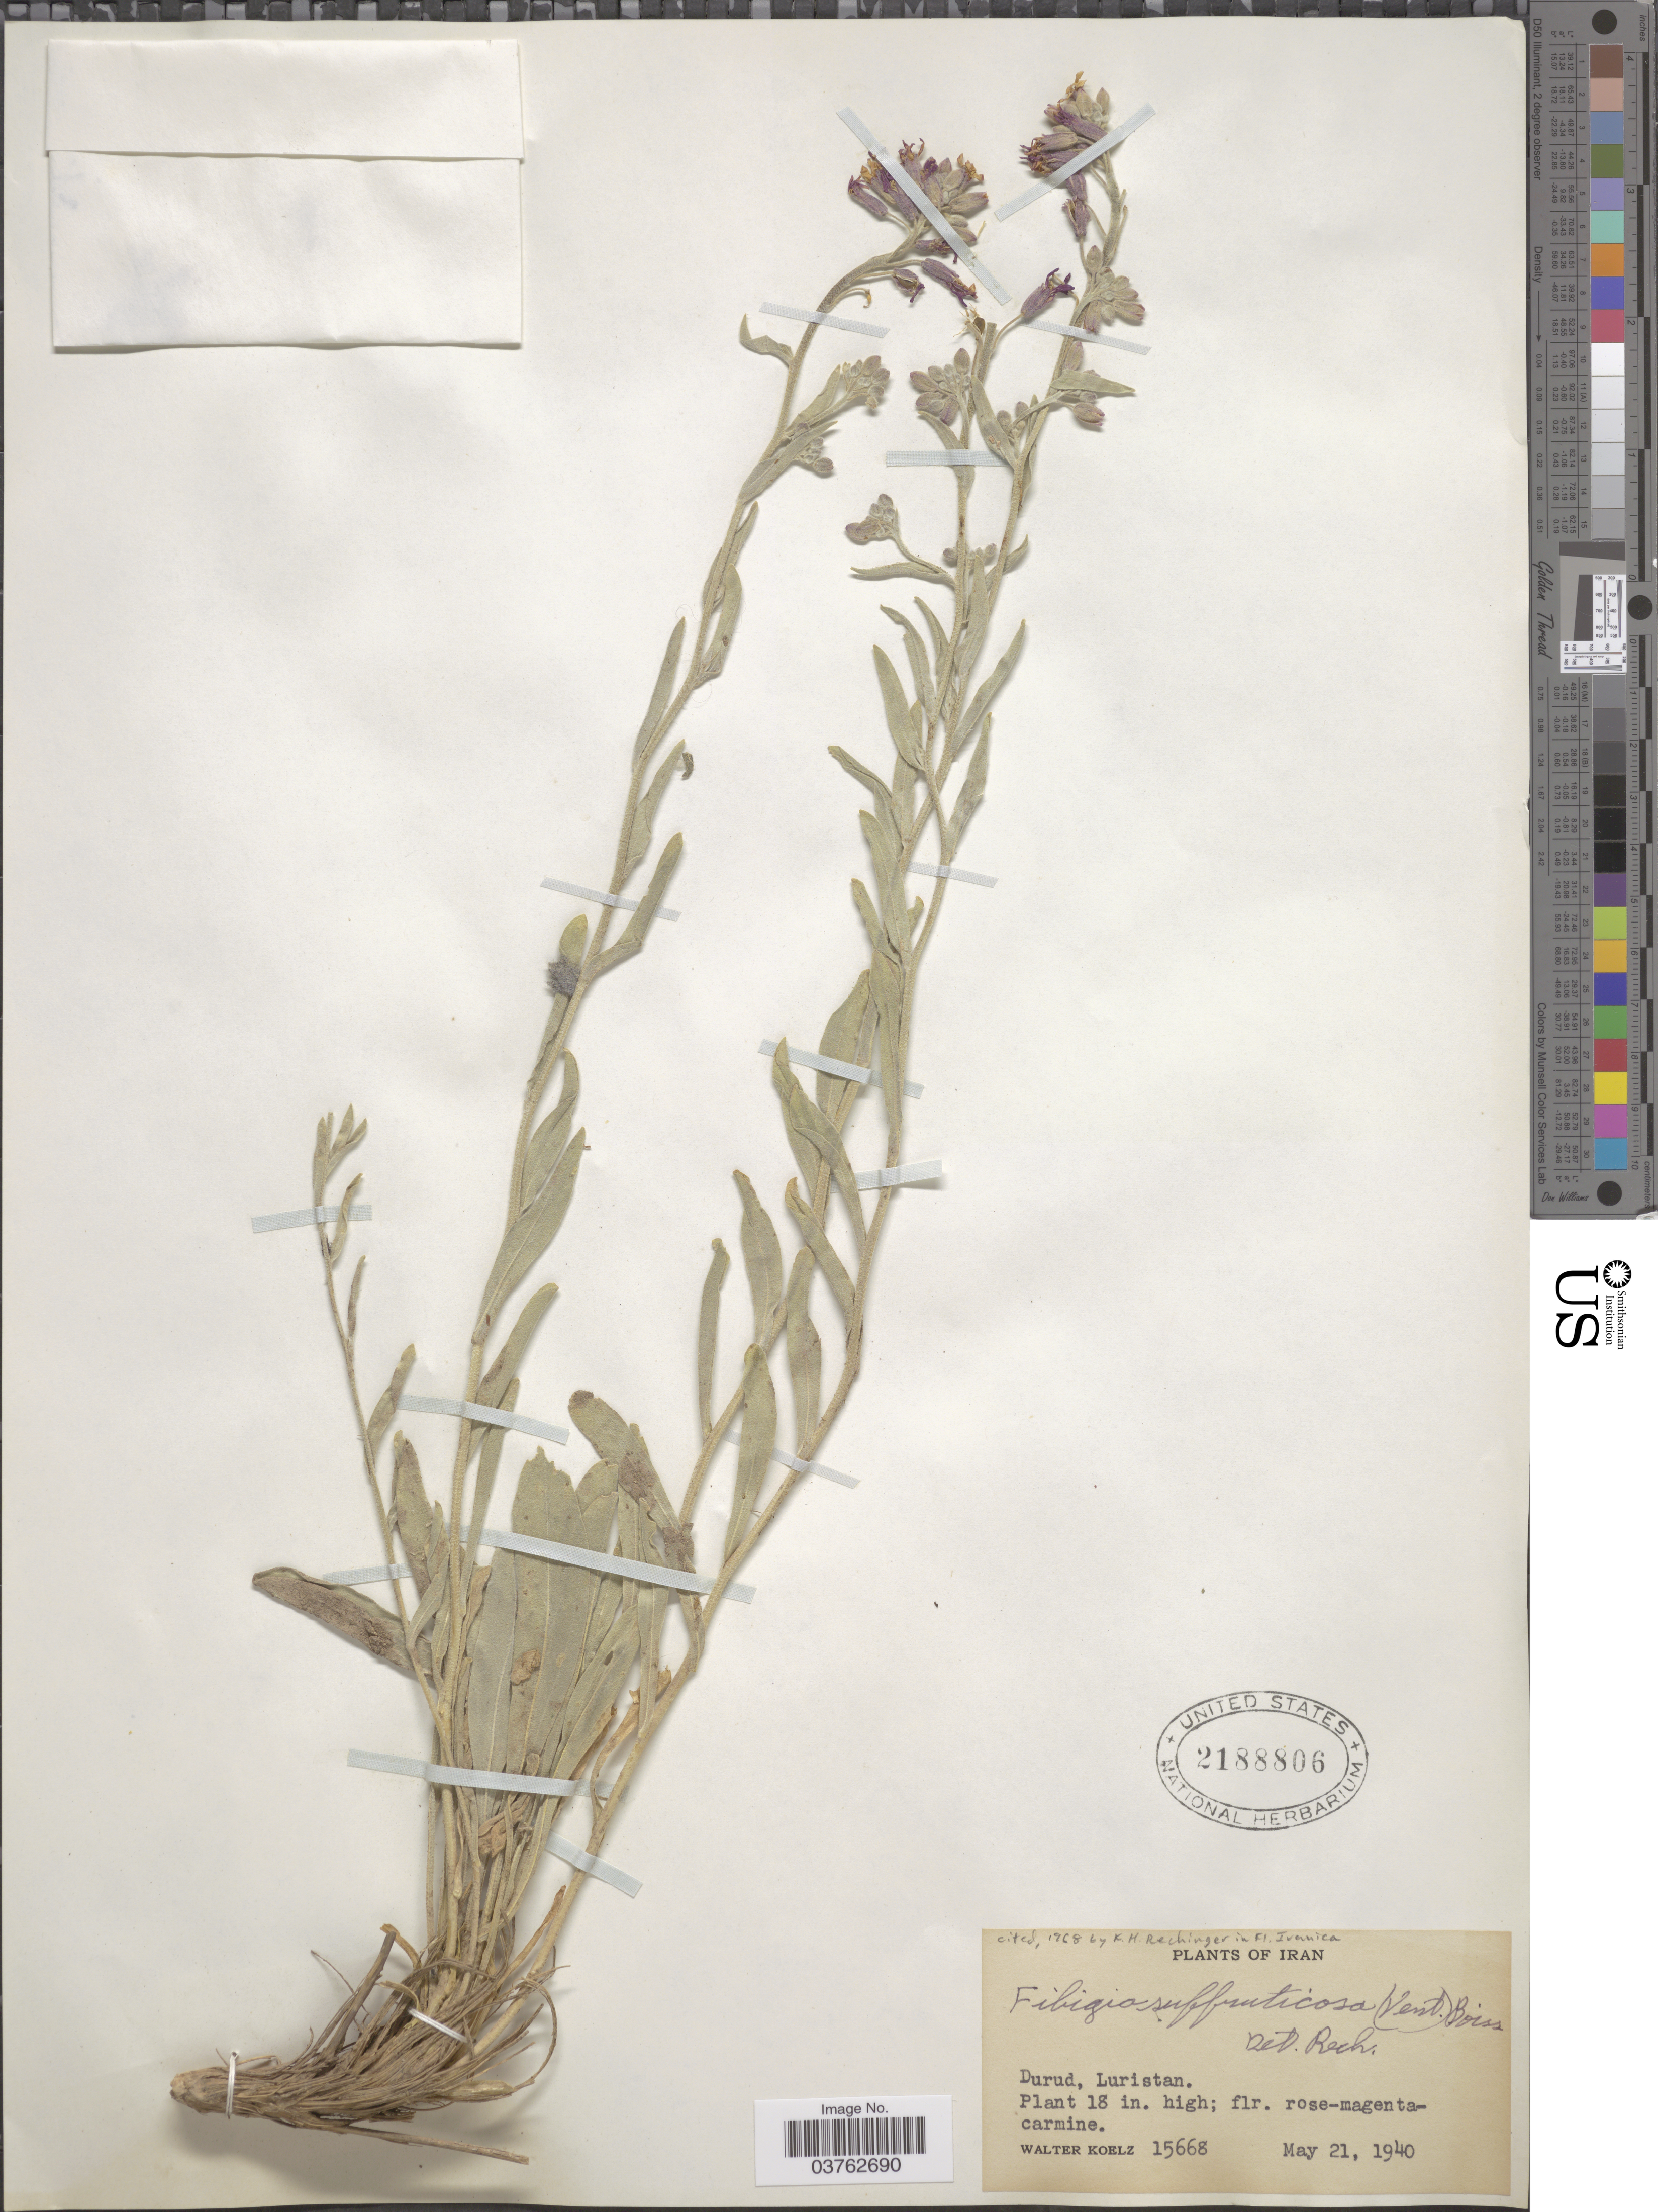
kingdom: Plantae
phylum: Tracheophyta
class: Magnoliopsida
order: Brassicales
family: Brassicaceae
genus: Fibigia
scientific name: Fibigia suffruticosa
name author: (Vent.) Sweet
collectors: W. N. Koelz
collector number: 15668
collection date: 1940-05-21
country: Iran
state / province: Lorestan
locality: Durud, Luristan.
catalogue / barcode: US 2188806